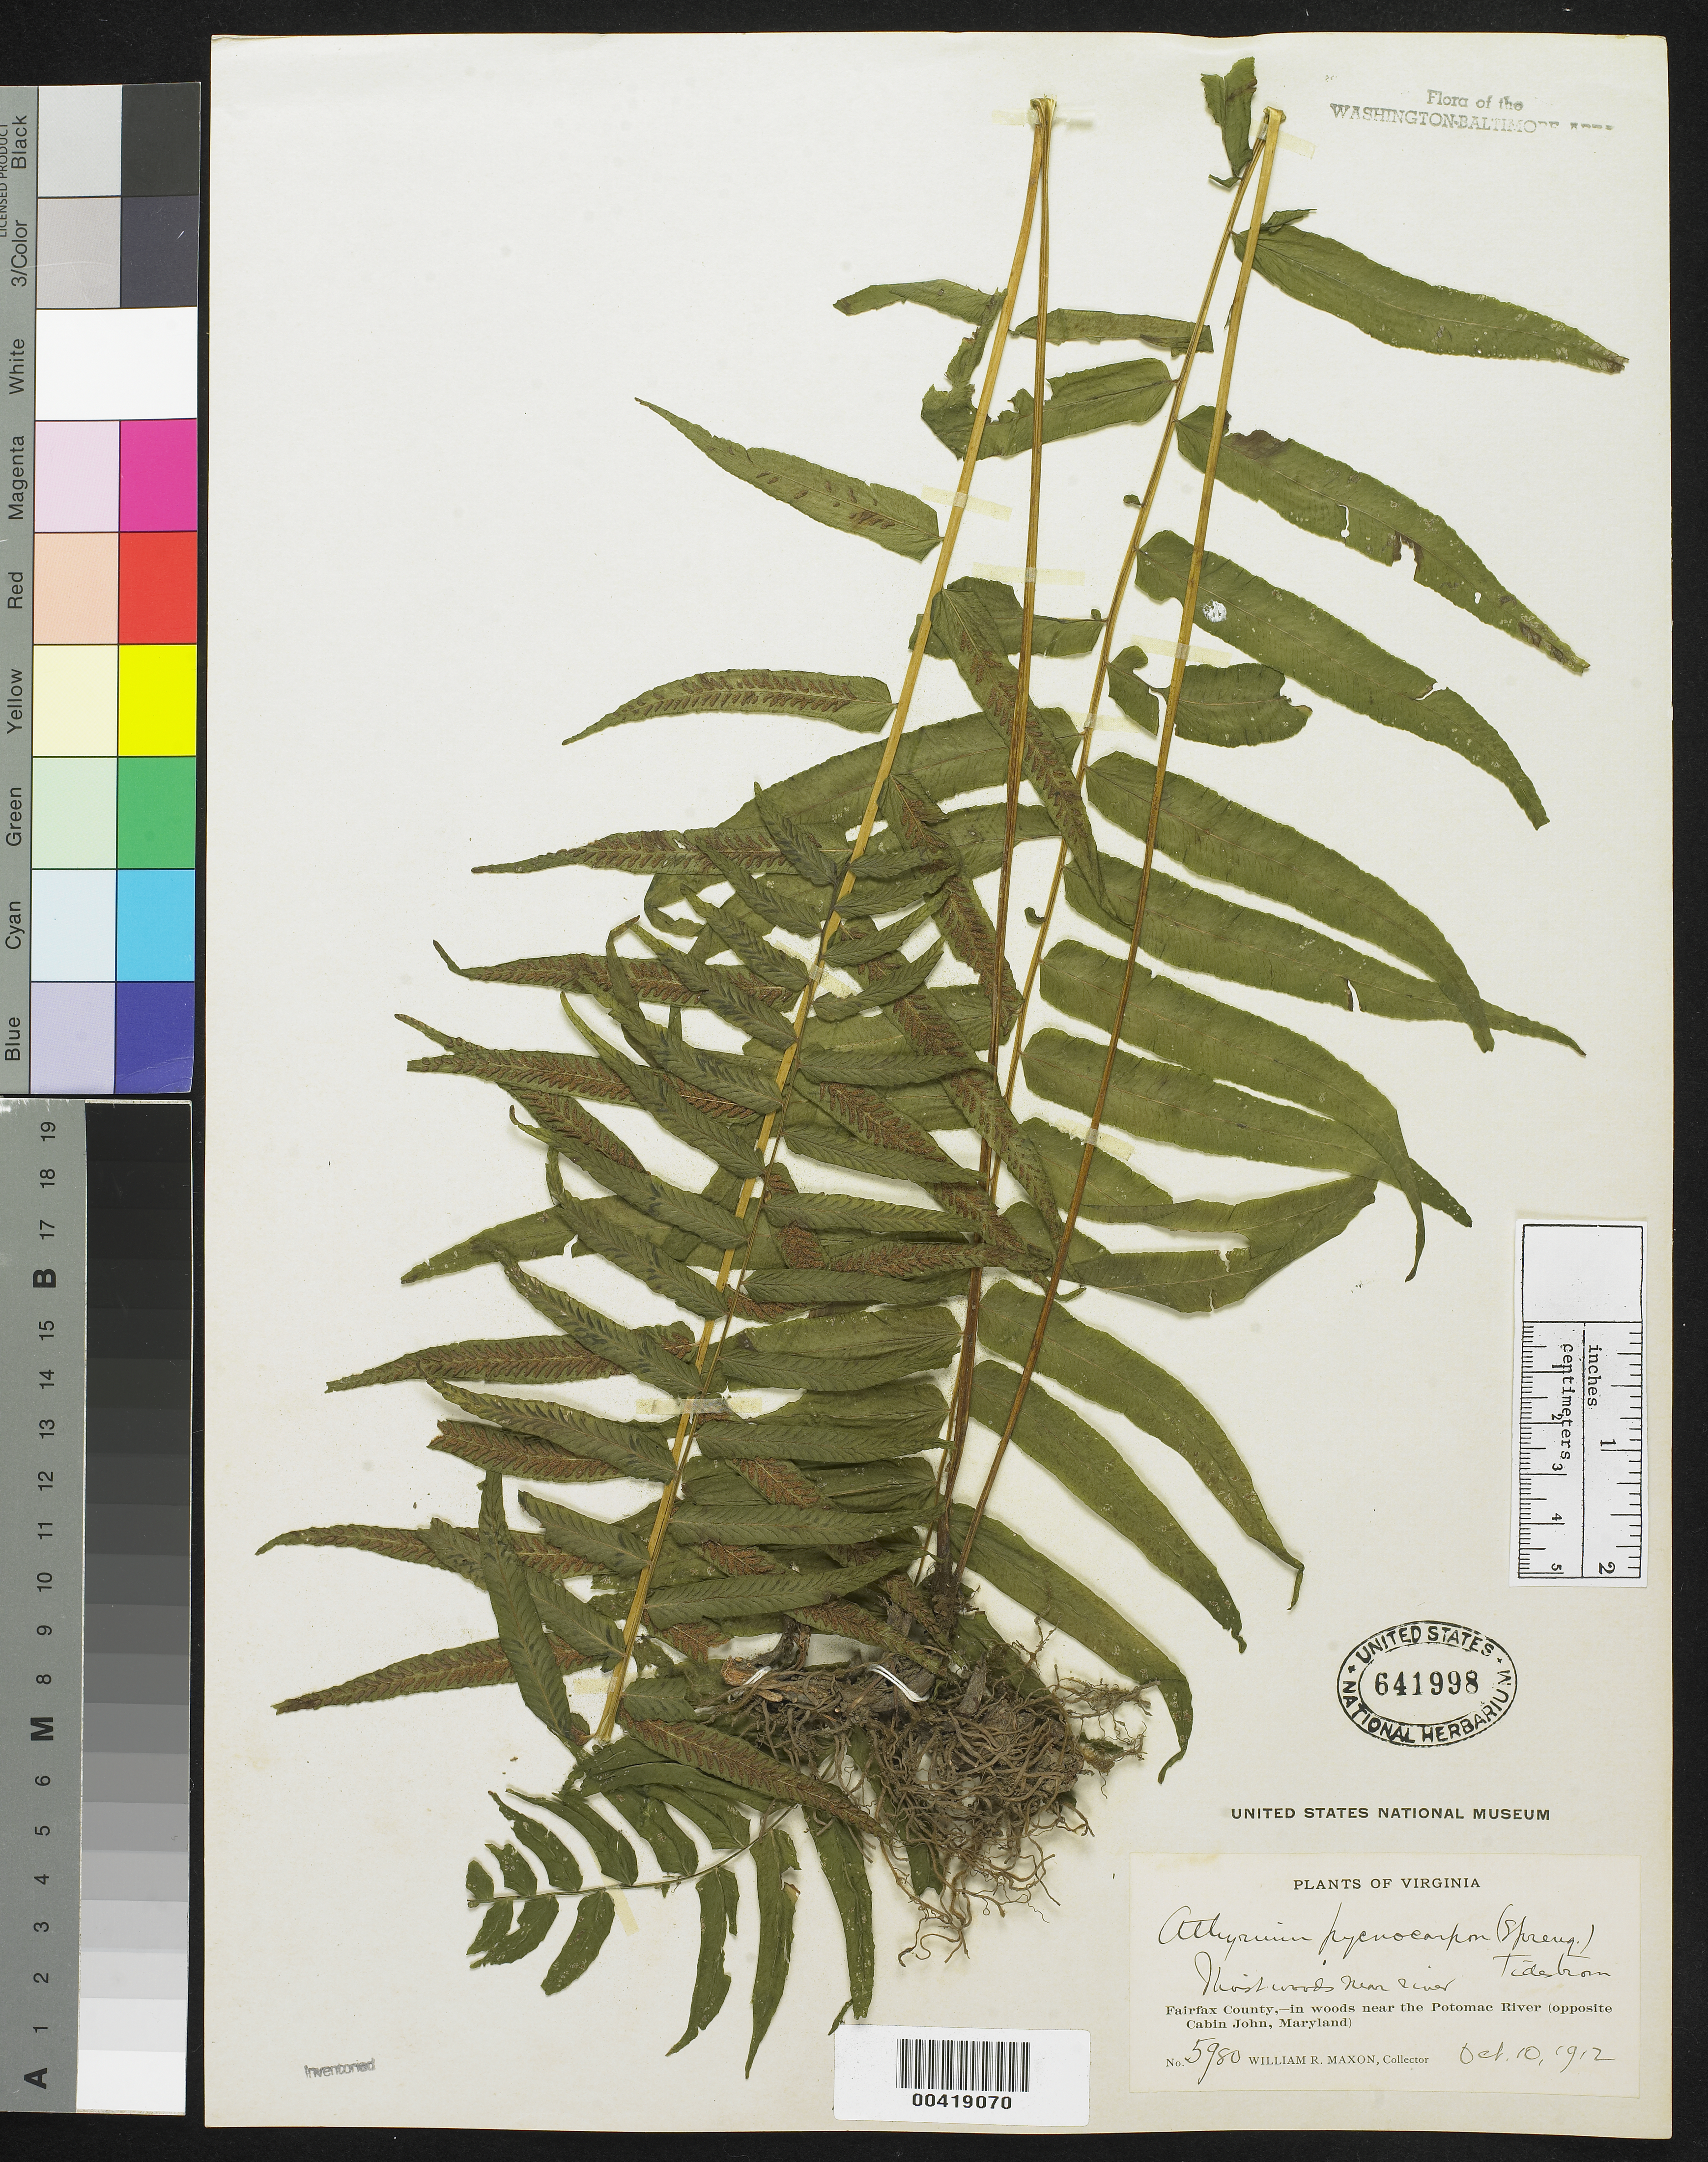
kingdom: Plantae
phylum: Tracheophyta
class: Polypodiopsida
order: Polypodiales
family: Diplaziopsidaceae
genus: Homalosorus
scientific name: Homalosorus pycnocarpos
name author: (Spreng.) Pic. Serm.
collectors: W. R. Maxon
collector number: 5980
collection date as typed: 10 Oct 1912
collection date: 1912-10-10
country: United States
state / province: Virginia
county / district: Fairfax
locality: Potomac River banks, opposite Cabin John C. and O. Canal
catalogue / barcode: US 641998